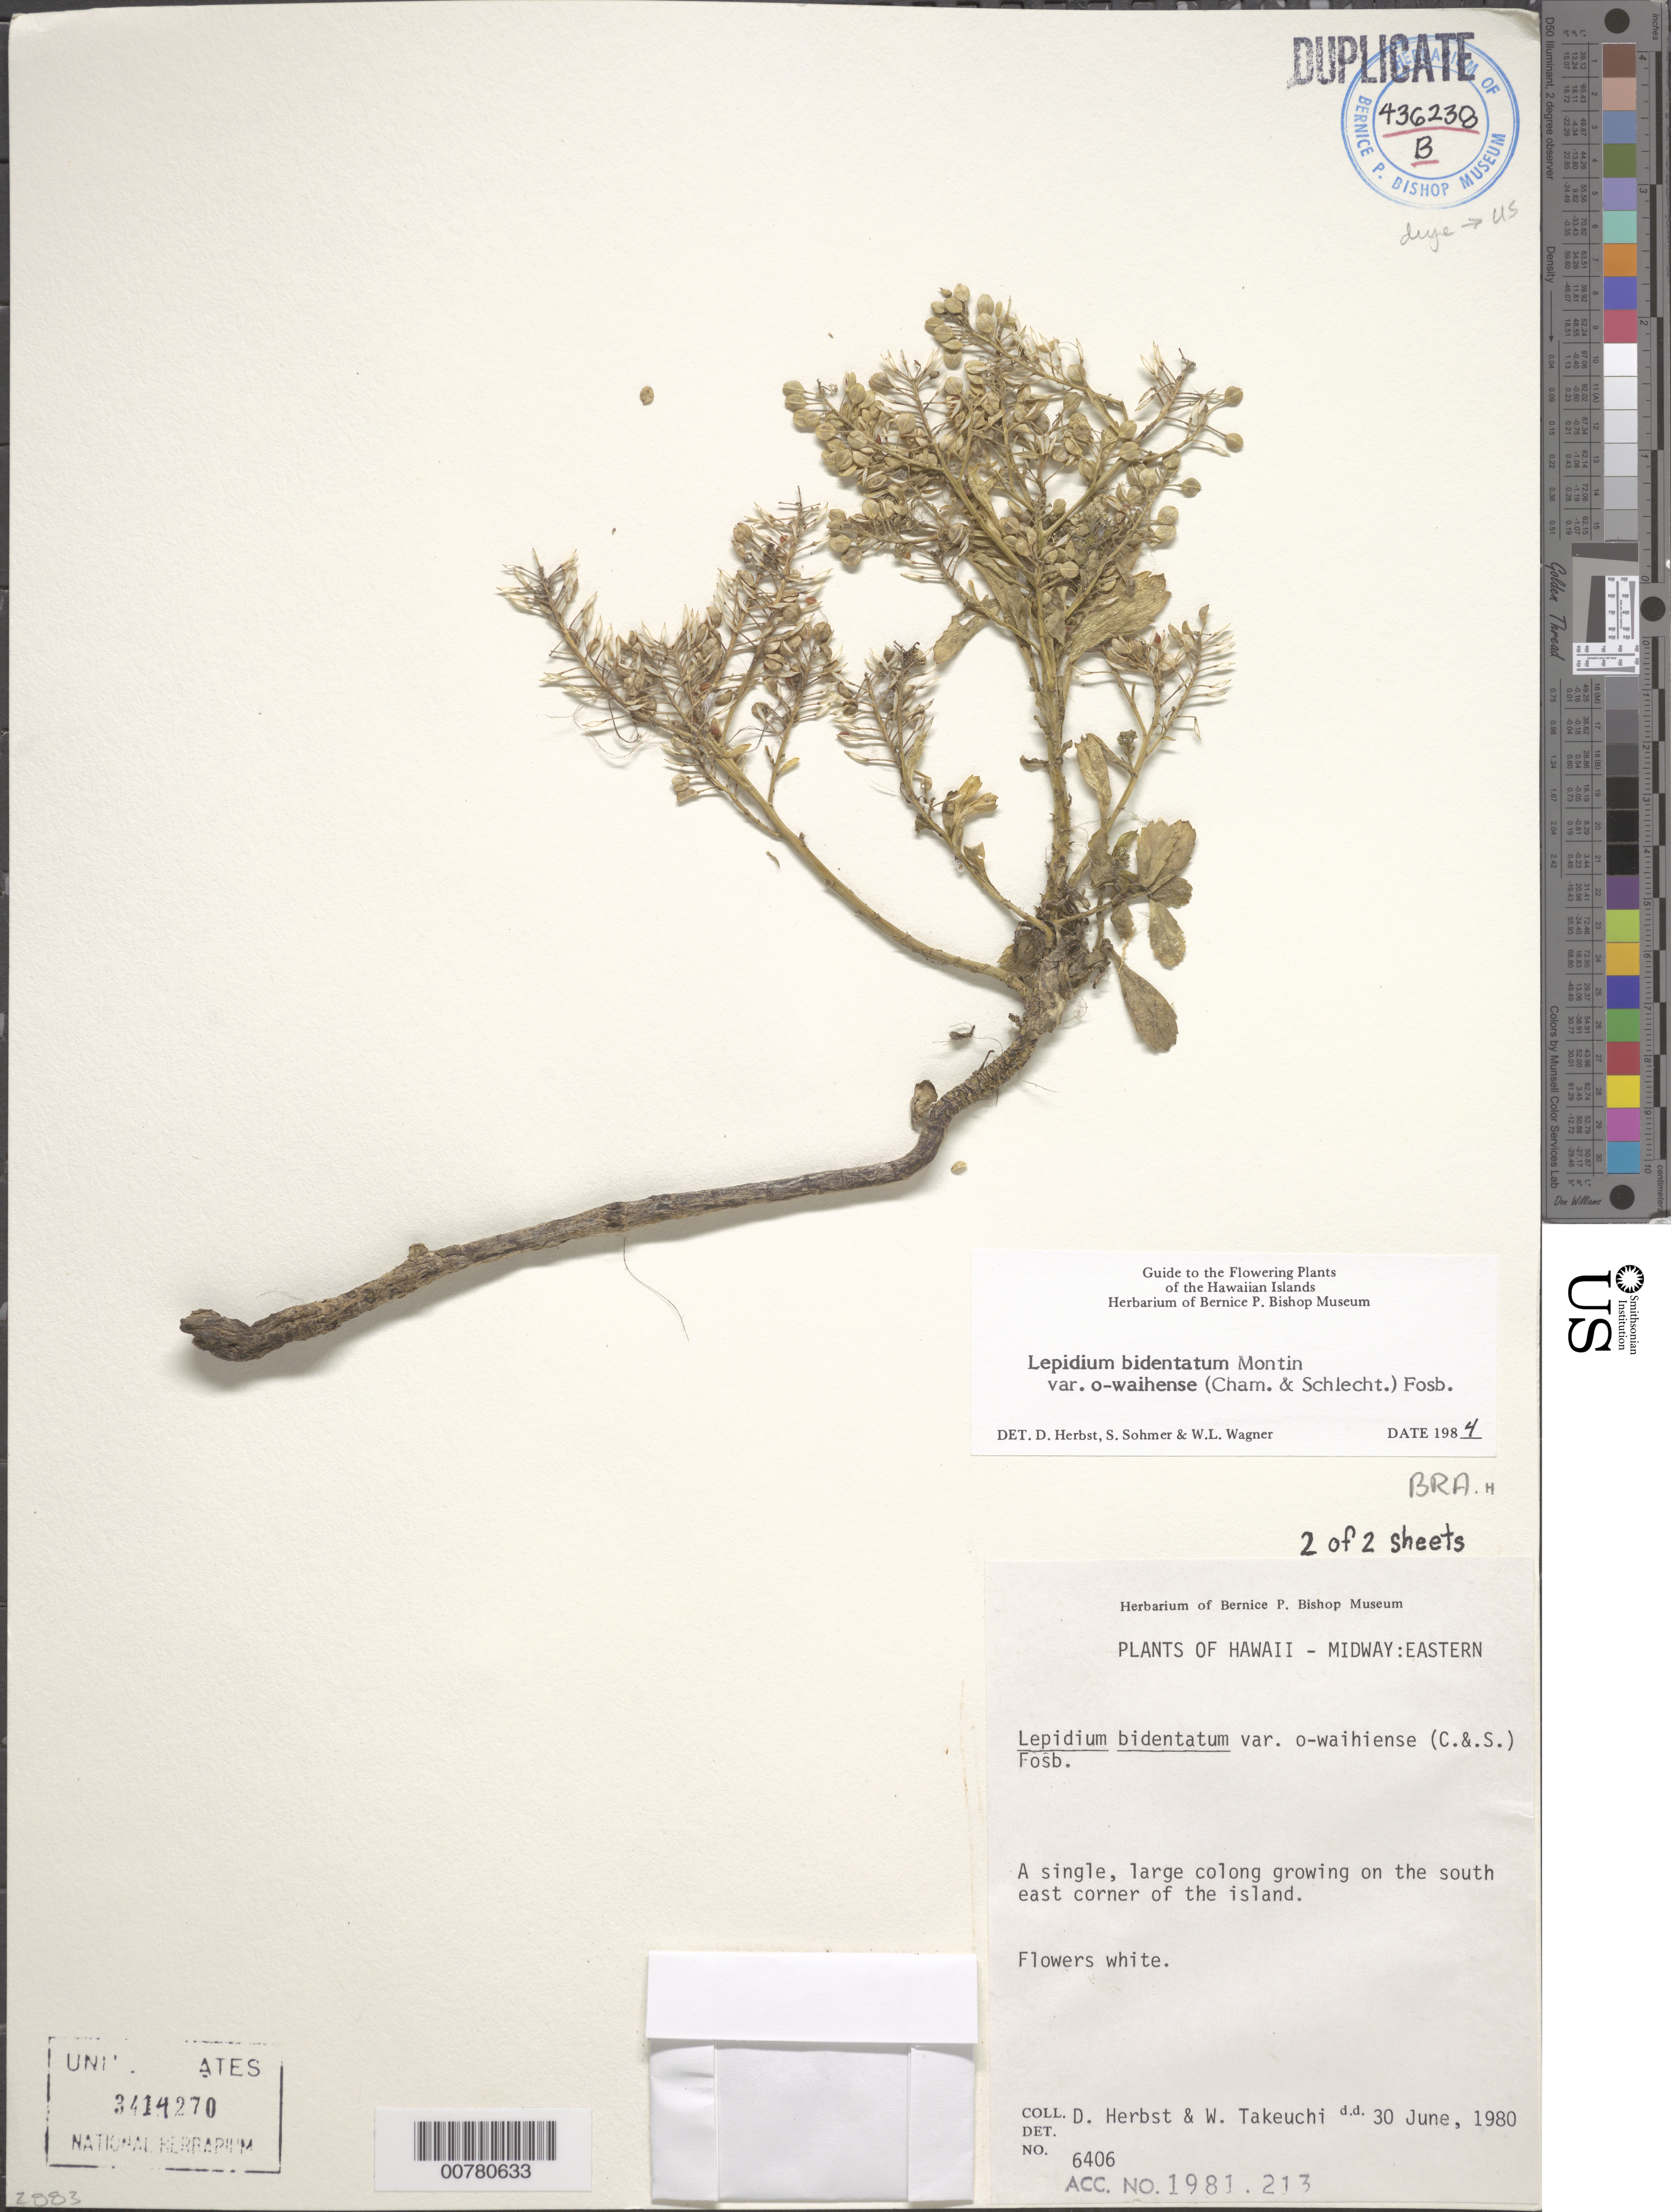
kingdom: Plantae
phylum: Tracheophyta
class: Magnoliopsida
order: Brassicales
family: Brassicaceae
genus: Lepidium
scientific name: Lepidium owaihiense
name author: Cham. & Schltdl.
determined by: Al-Shehbaz, I. A., (MO), Missouri Botanical Garden (UNITED STATES)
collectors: D. R. Herbst & W. N. Takeuchi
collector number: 6406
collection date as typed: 30 Jun 1980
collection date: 1980-06-30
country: U.S. Administered Pacific Islands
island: Midway Atoll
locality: Eastern Islet.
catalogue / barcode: US 3414270